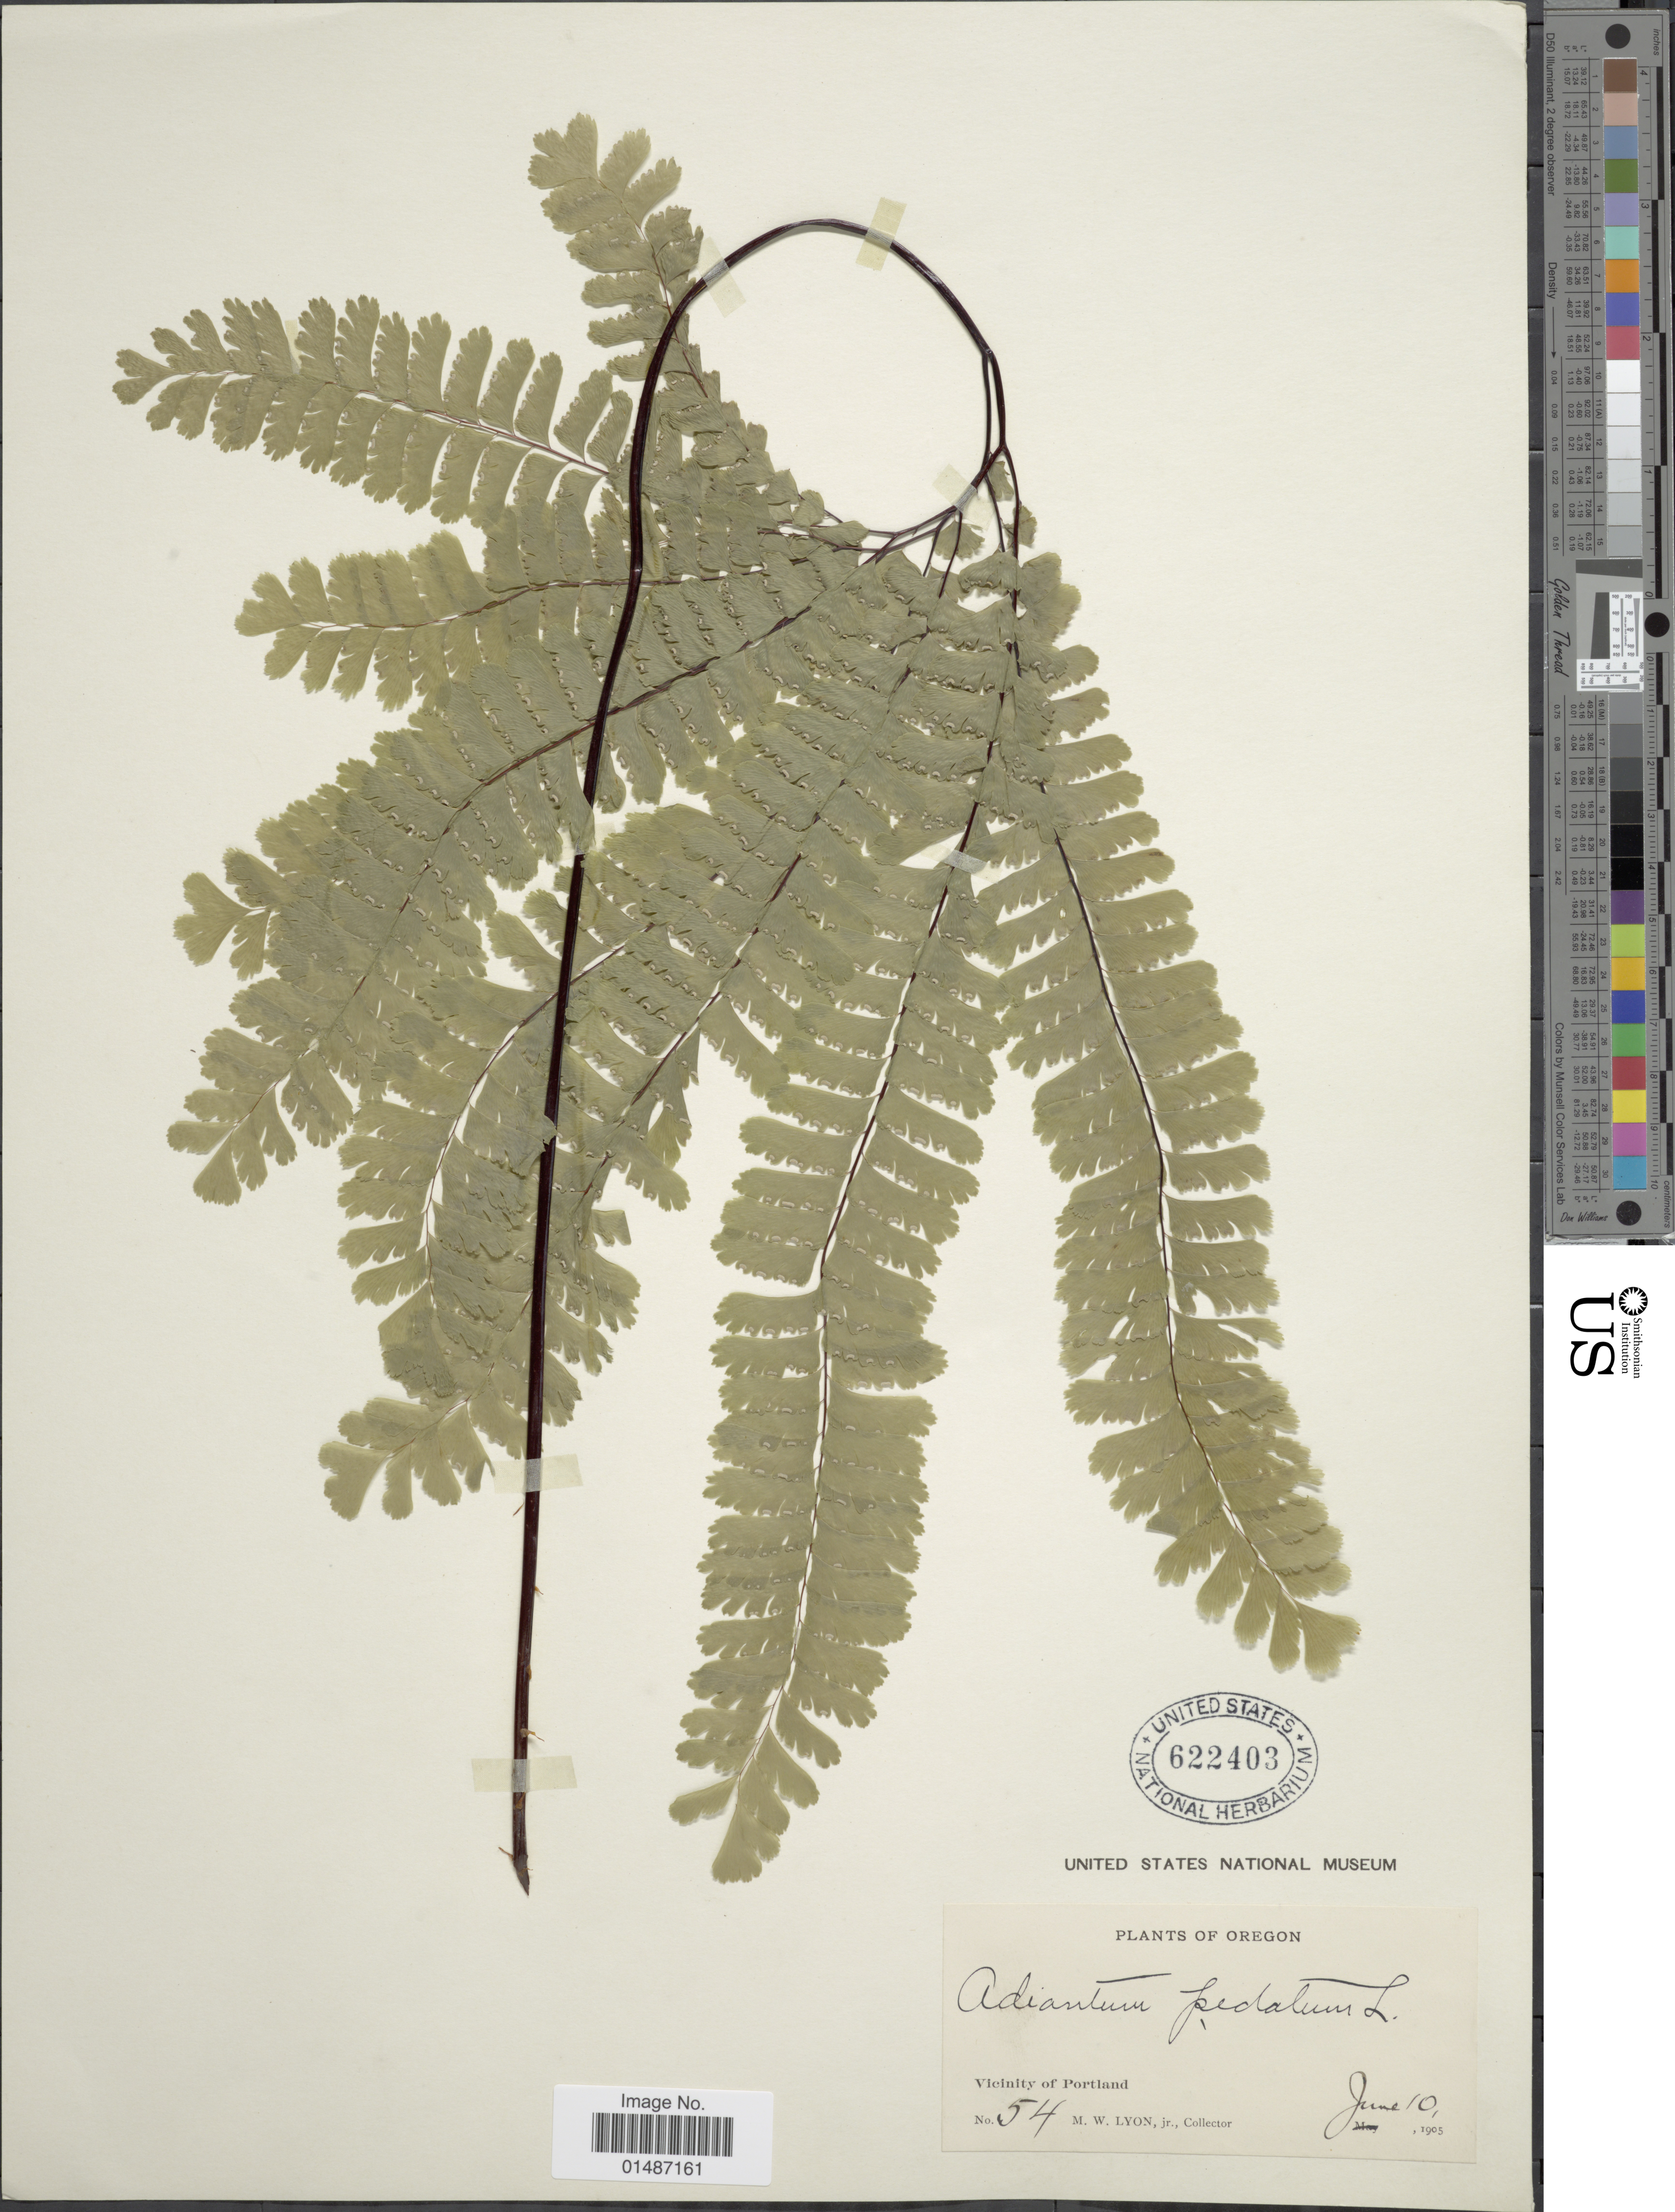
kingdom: Plantae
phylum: Tracheophyta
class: Polypodiopsida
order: Polypodiales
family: Pteridaceae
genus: Adiantum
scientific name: Adiantum pedatum subsp. aleuticum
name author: (Rupr.) Calder & Roy L. Taylor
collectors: M. W. Lyon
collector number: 54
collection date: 1905-06-10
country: United States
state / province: Oregon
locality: Vicinity of Portland.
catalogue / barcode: US 622403